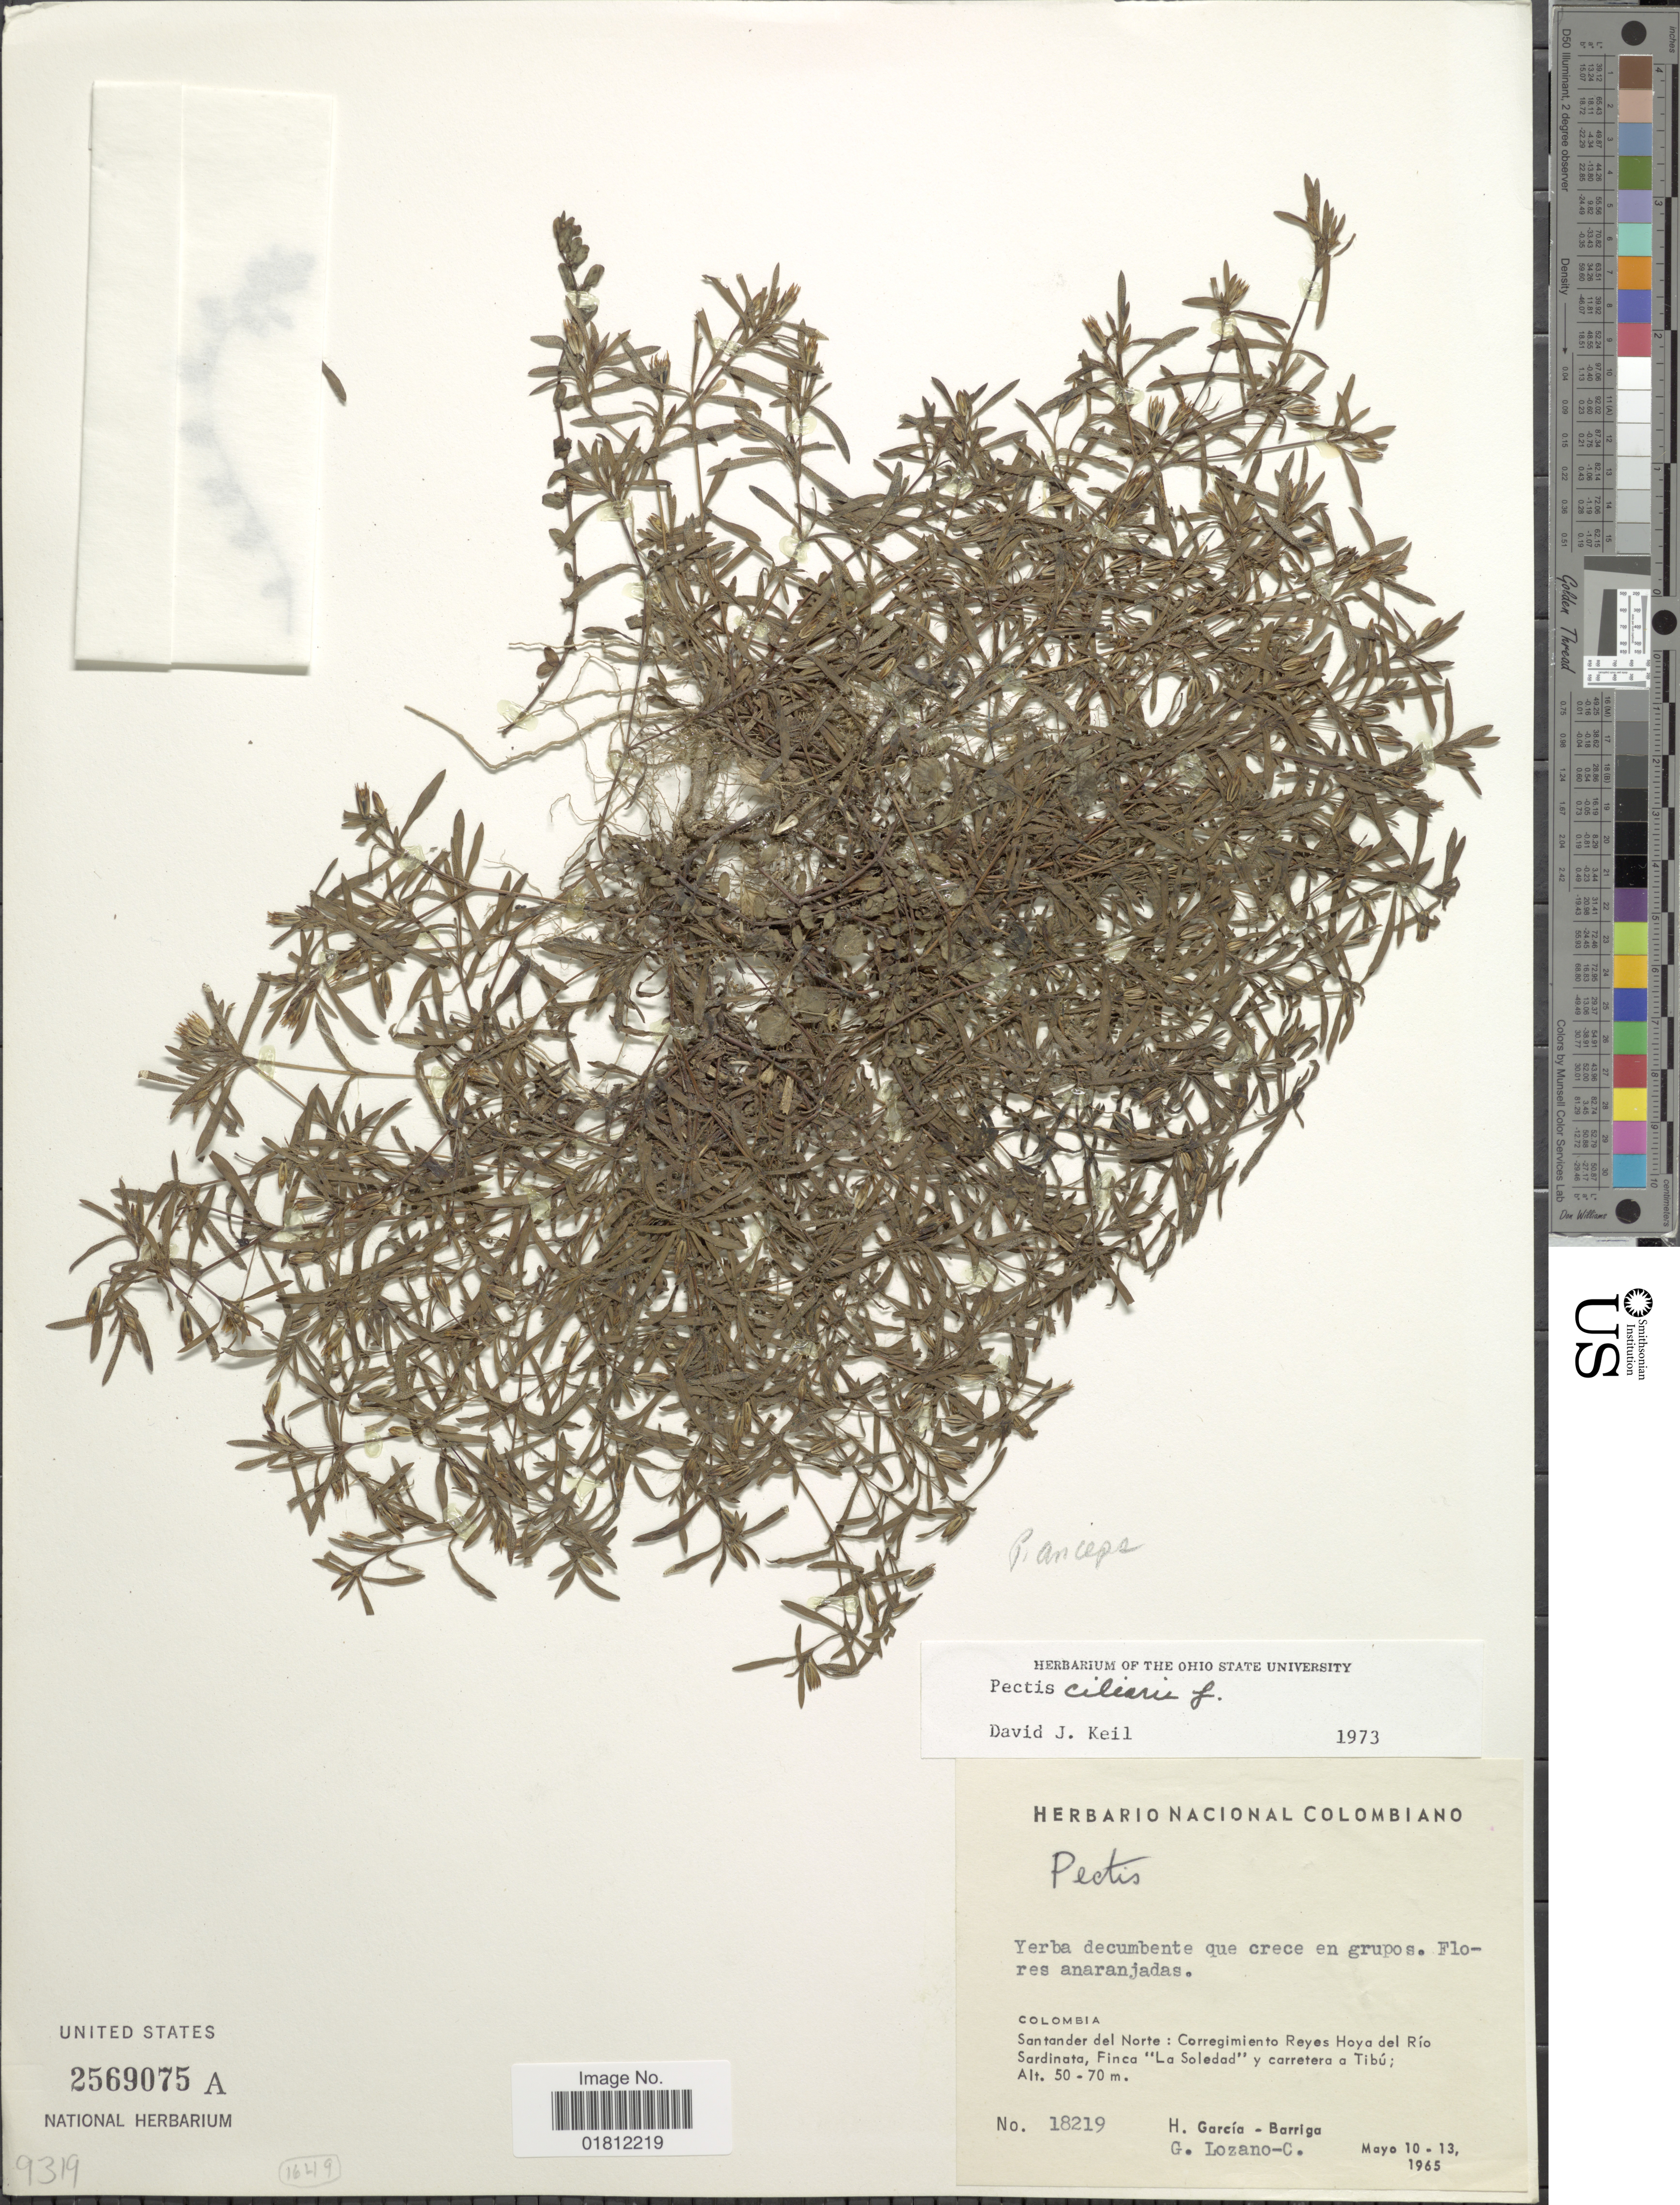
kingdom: Plantae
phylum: Tracheophyta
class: Magnoliopsida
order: Asterales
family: Asteraceae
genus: Pectis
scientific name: Pectis ciliaris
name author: L.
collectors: H. García Barriga & G. Lozano-Contreras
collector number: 18219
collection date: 1965-05-10/1965-05-13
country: Colombia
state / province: Norte de Santander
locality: Colombia, Santander del Norte: Corregimiento Reyes Hoya del Rio Sardinata, Finca "La Soledad"y carretera a Tibu.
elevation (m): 50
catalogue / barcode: US 2569075A